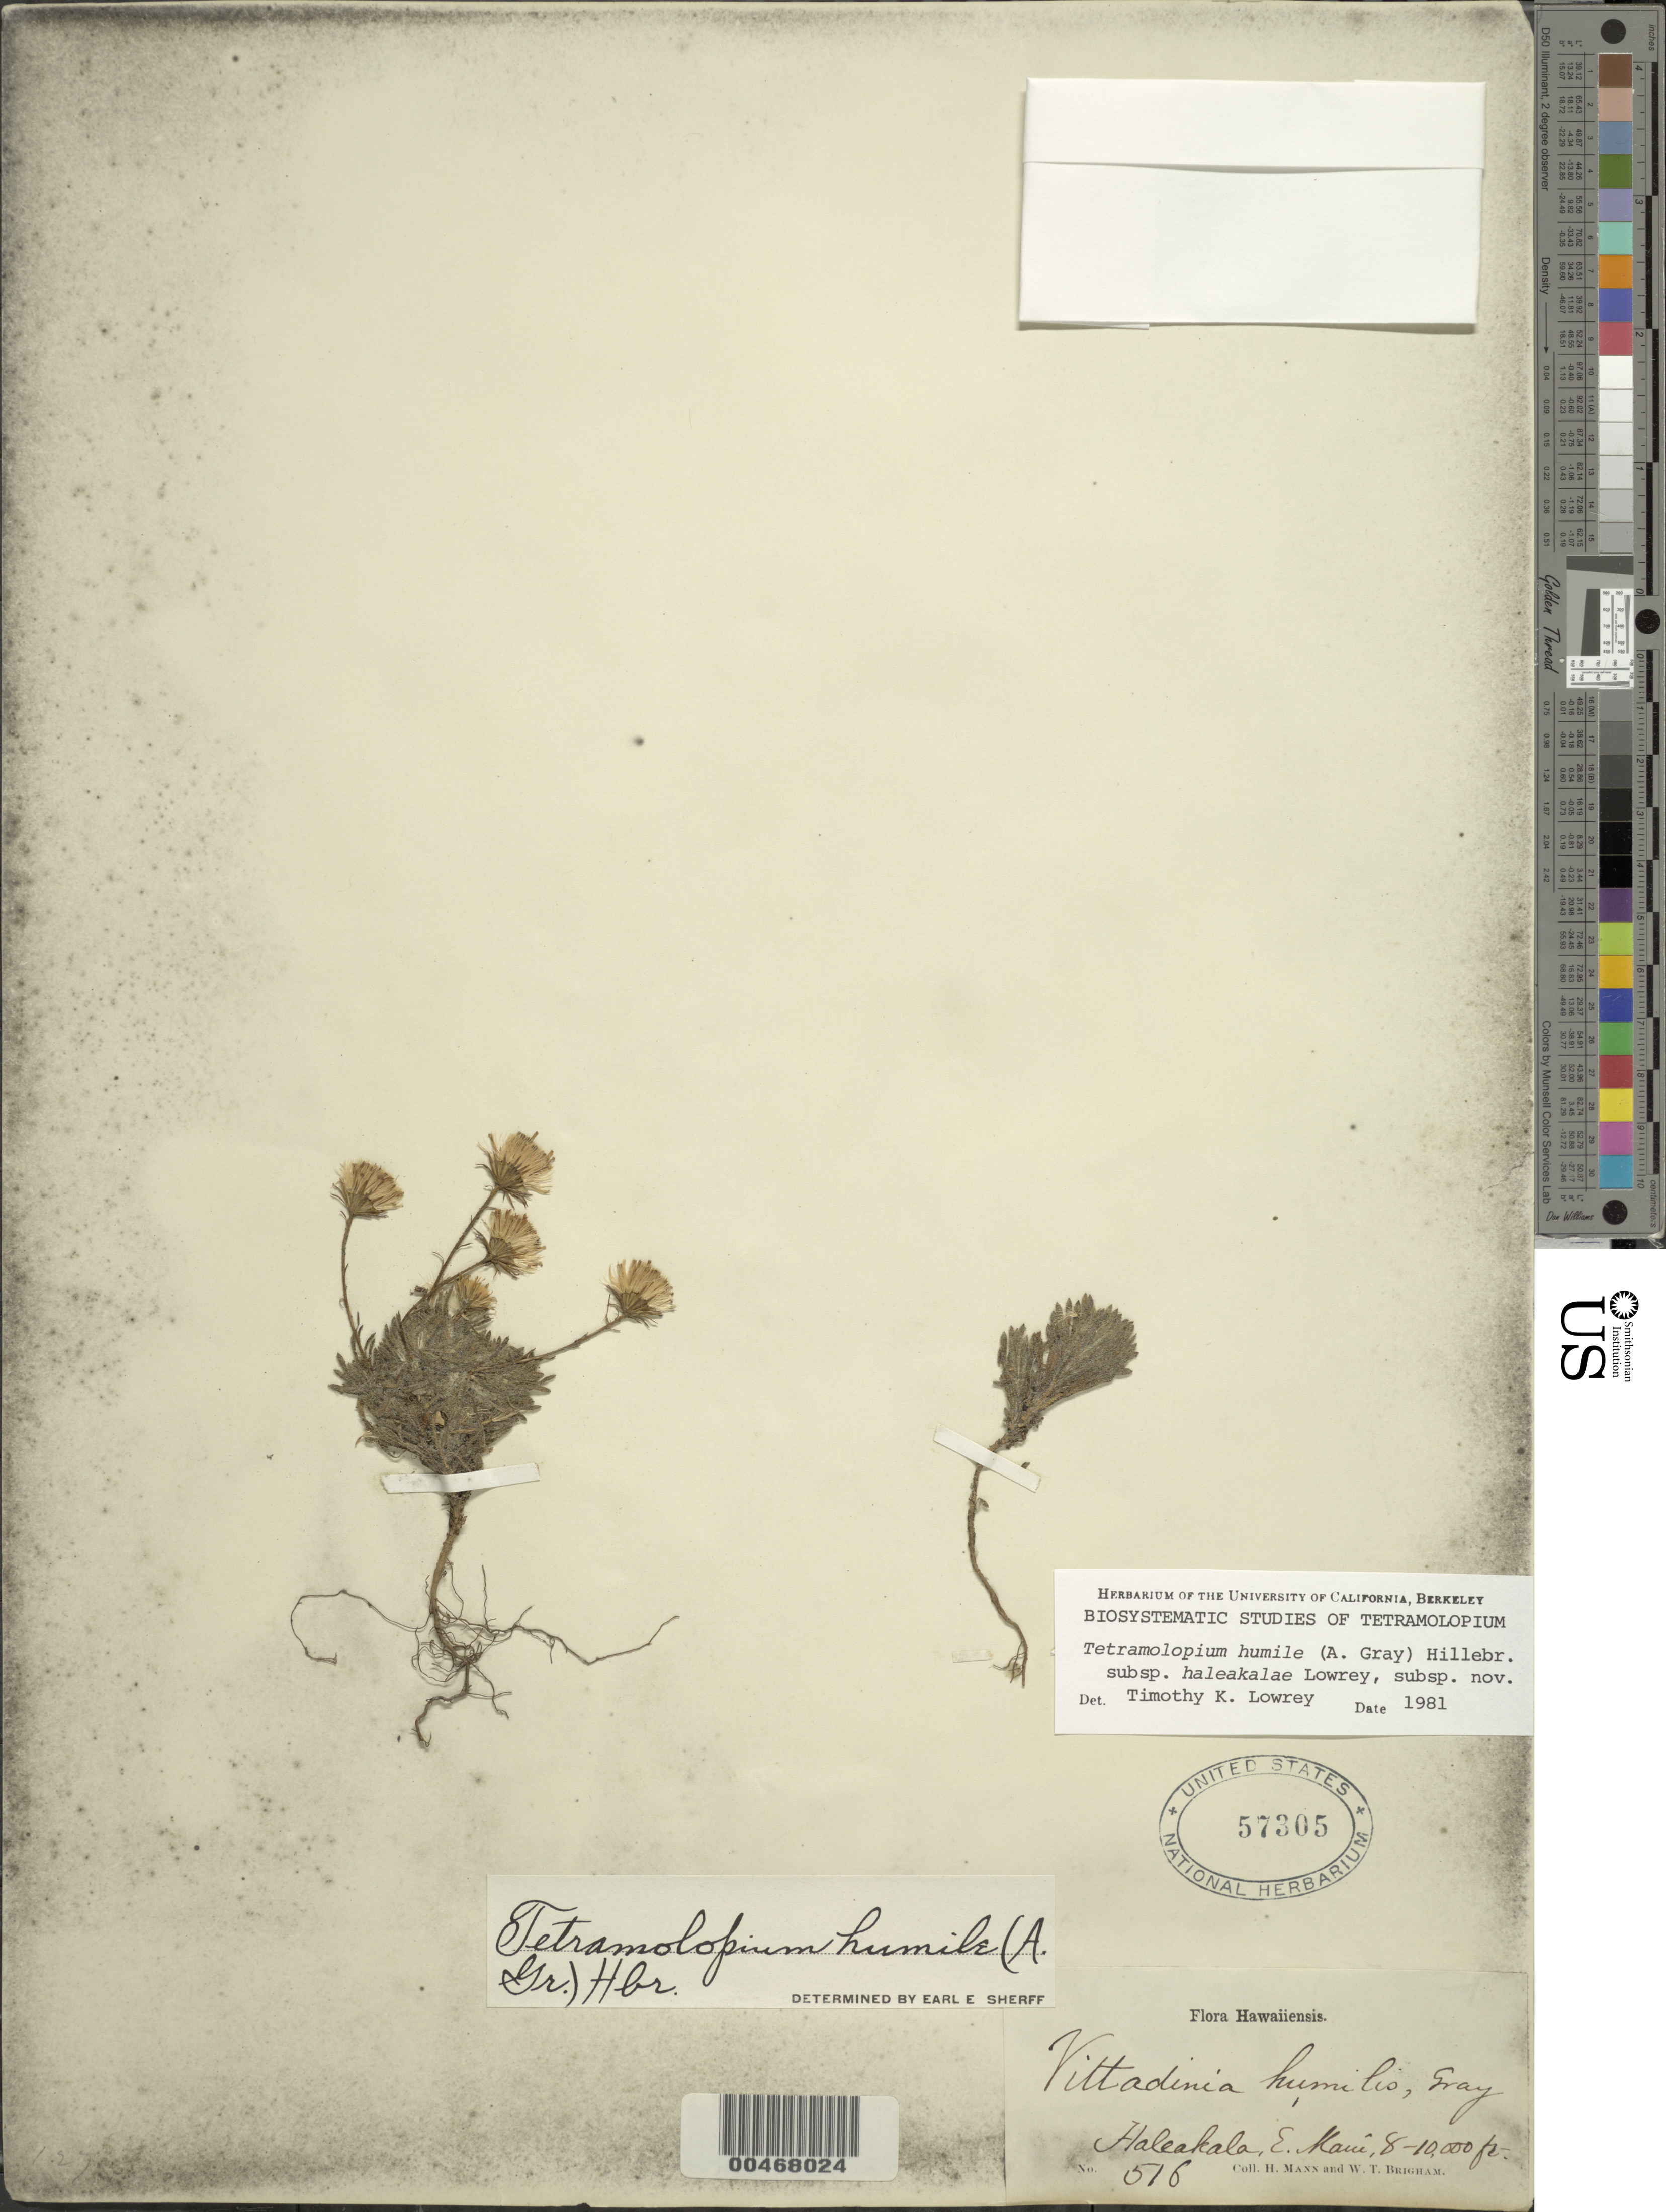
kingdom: Plantae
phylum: Tracheophyta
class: Magnoliopsida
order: Asterales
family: Asteraceae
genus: Tetramolopium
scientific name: Tetramolopium humile subsp. haleakalae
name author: Lowrey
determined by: Lowrey, T. K.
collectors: H. Mann & W. T. Brigham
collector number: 516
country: United States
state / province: Hawaii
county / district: Maui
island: Maui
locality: Haleakala, East Maui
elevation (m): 2438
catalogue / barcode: US 57305